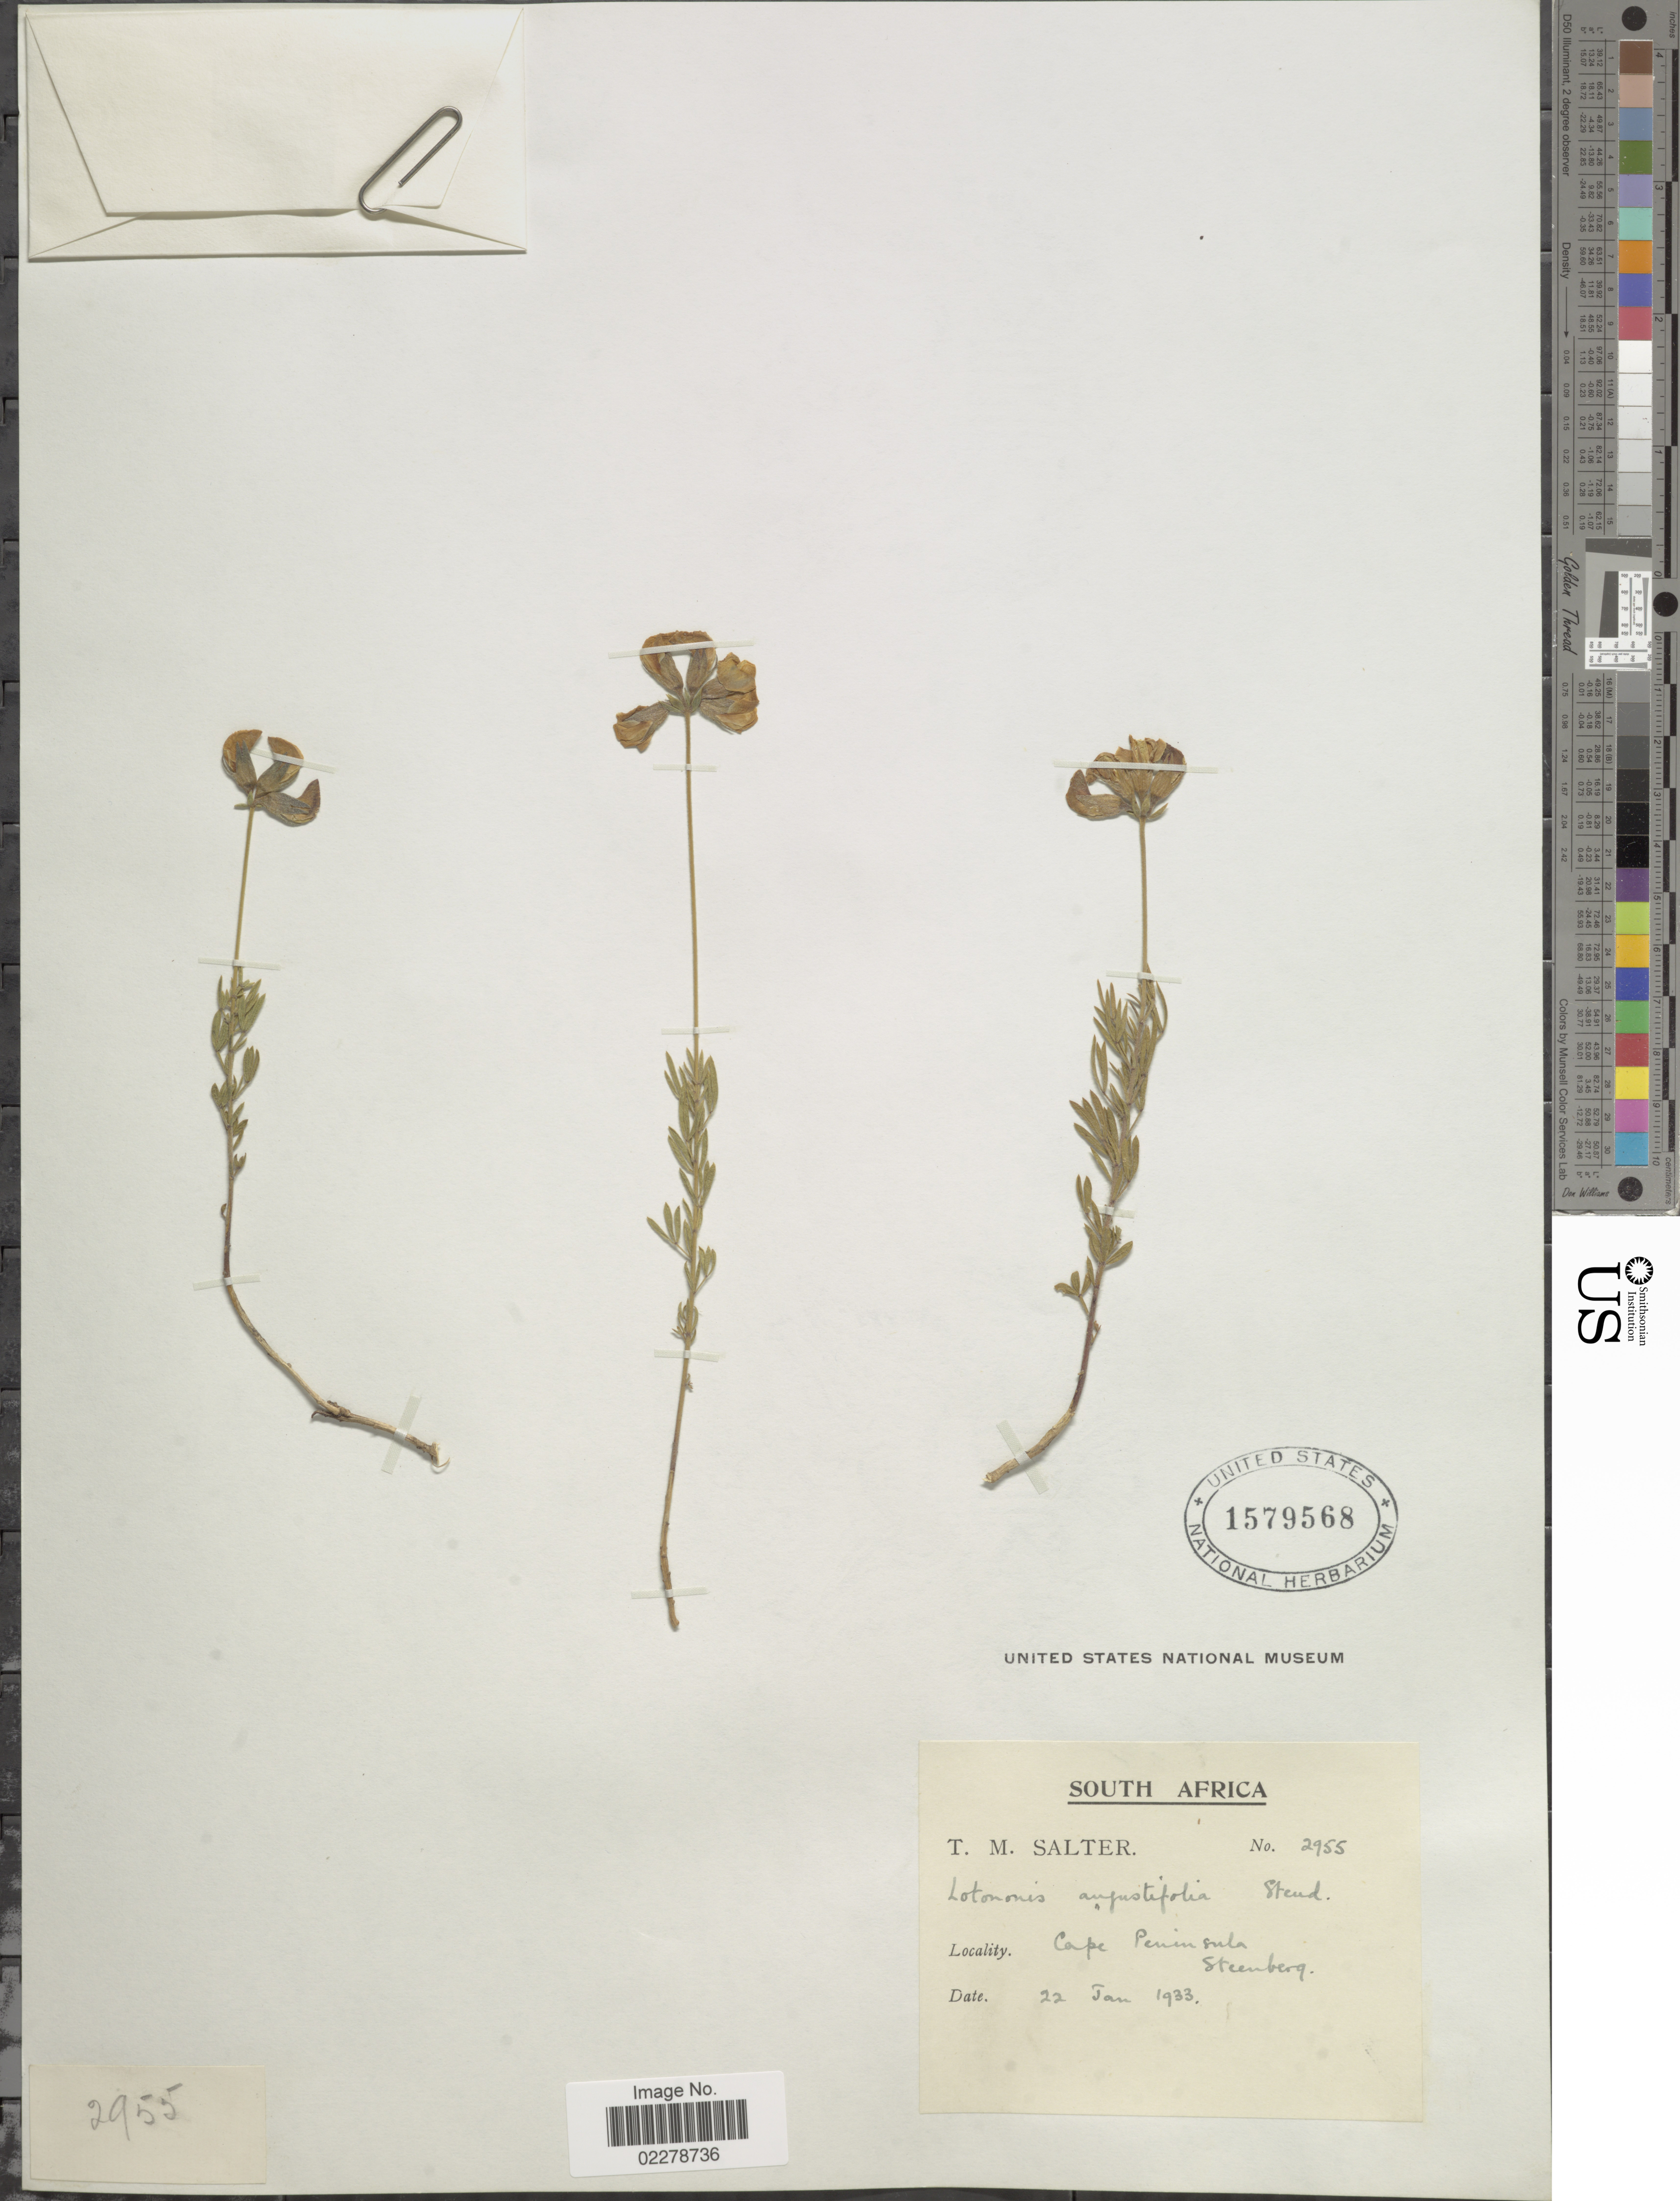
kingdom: Plantae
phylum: Tracheophyta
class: Magnoliopsida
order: Fabales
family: Fabaceae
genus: Lotononis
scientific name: Lotononis angustifolia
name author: (E. Mey.) Steud.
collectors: T. Salter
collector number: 2955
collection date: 1933-01-22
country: South Africa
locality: Cape Peninsula Steenberg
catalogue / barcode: US 1579568